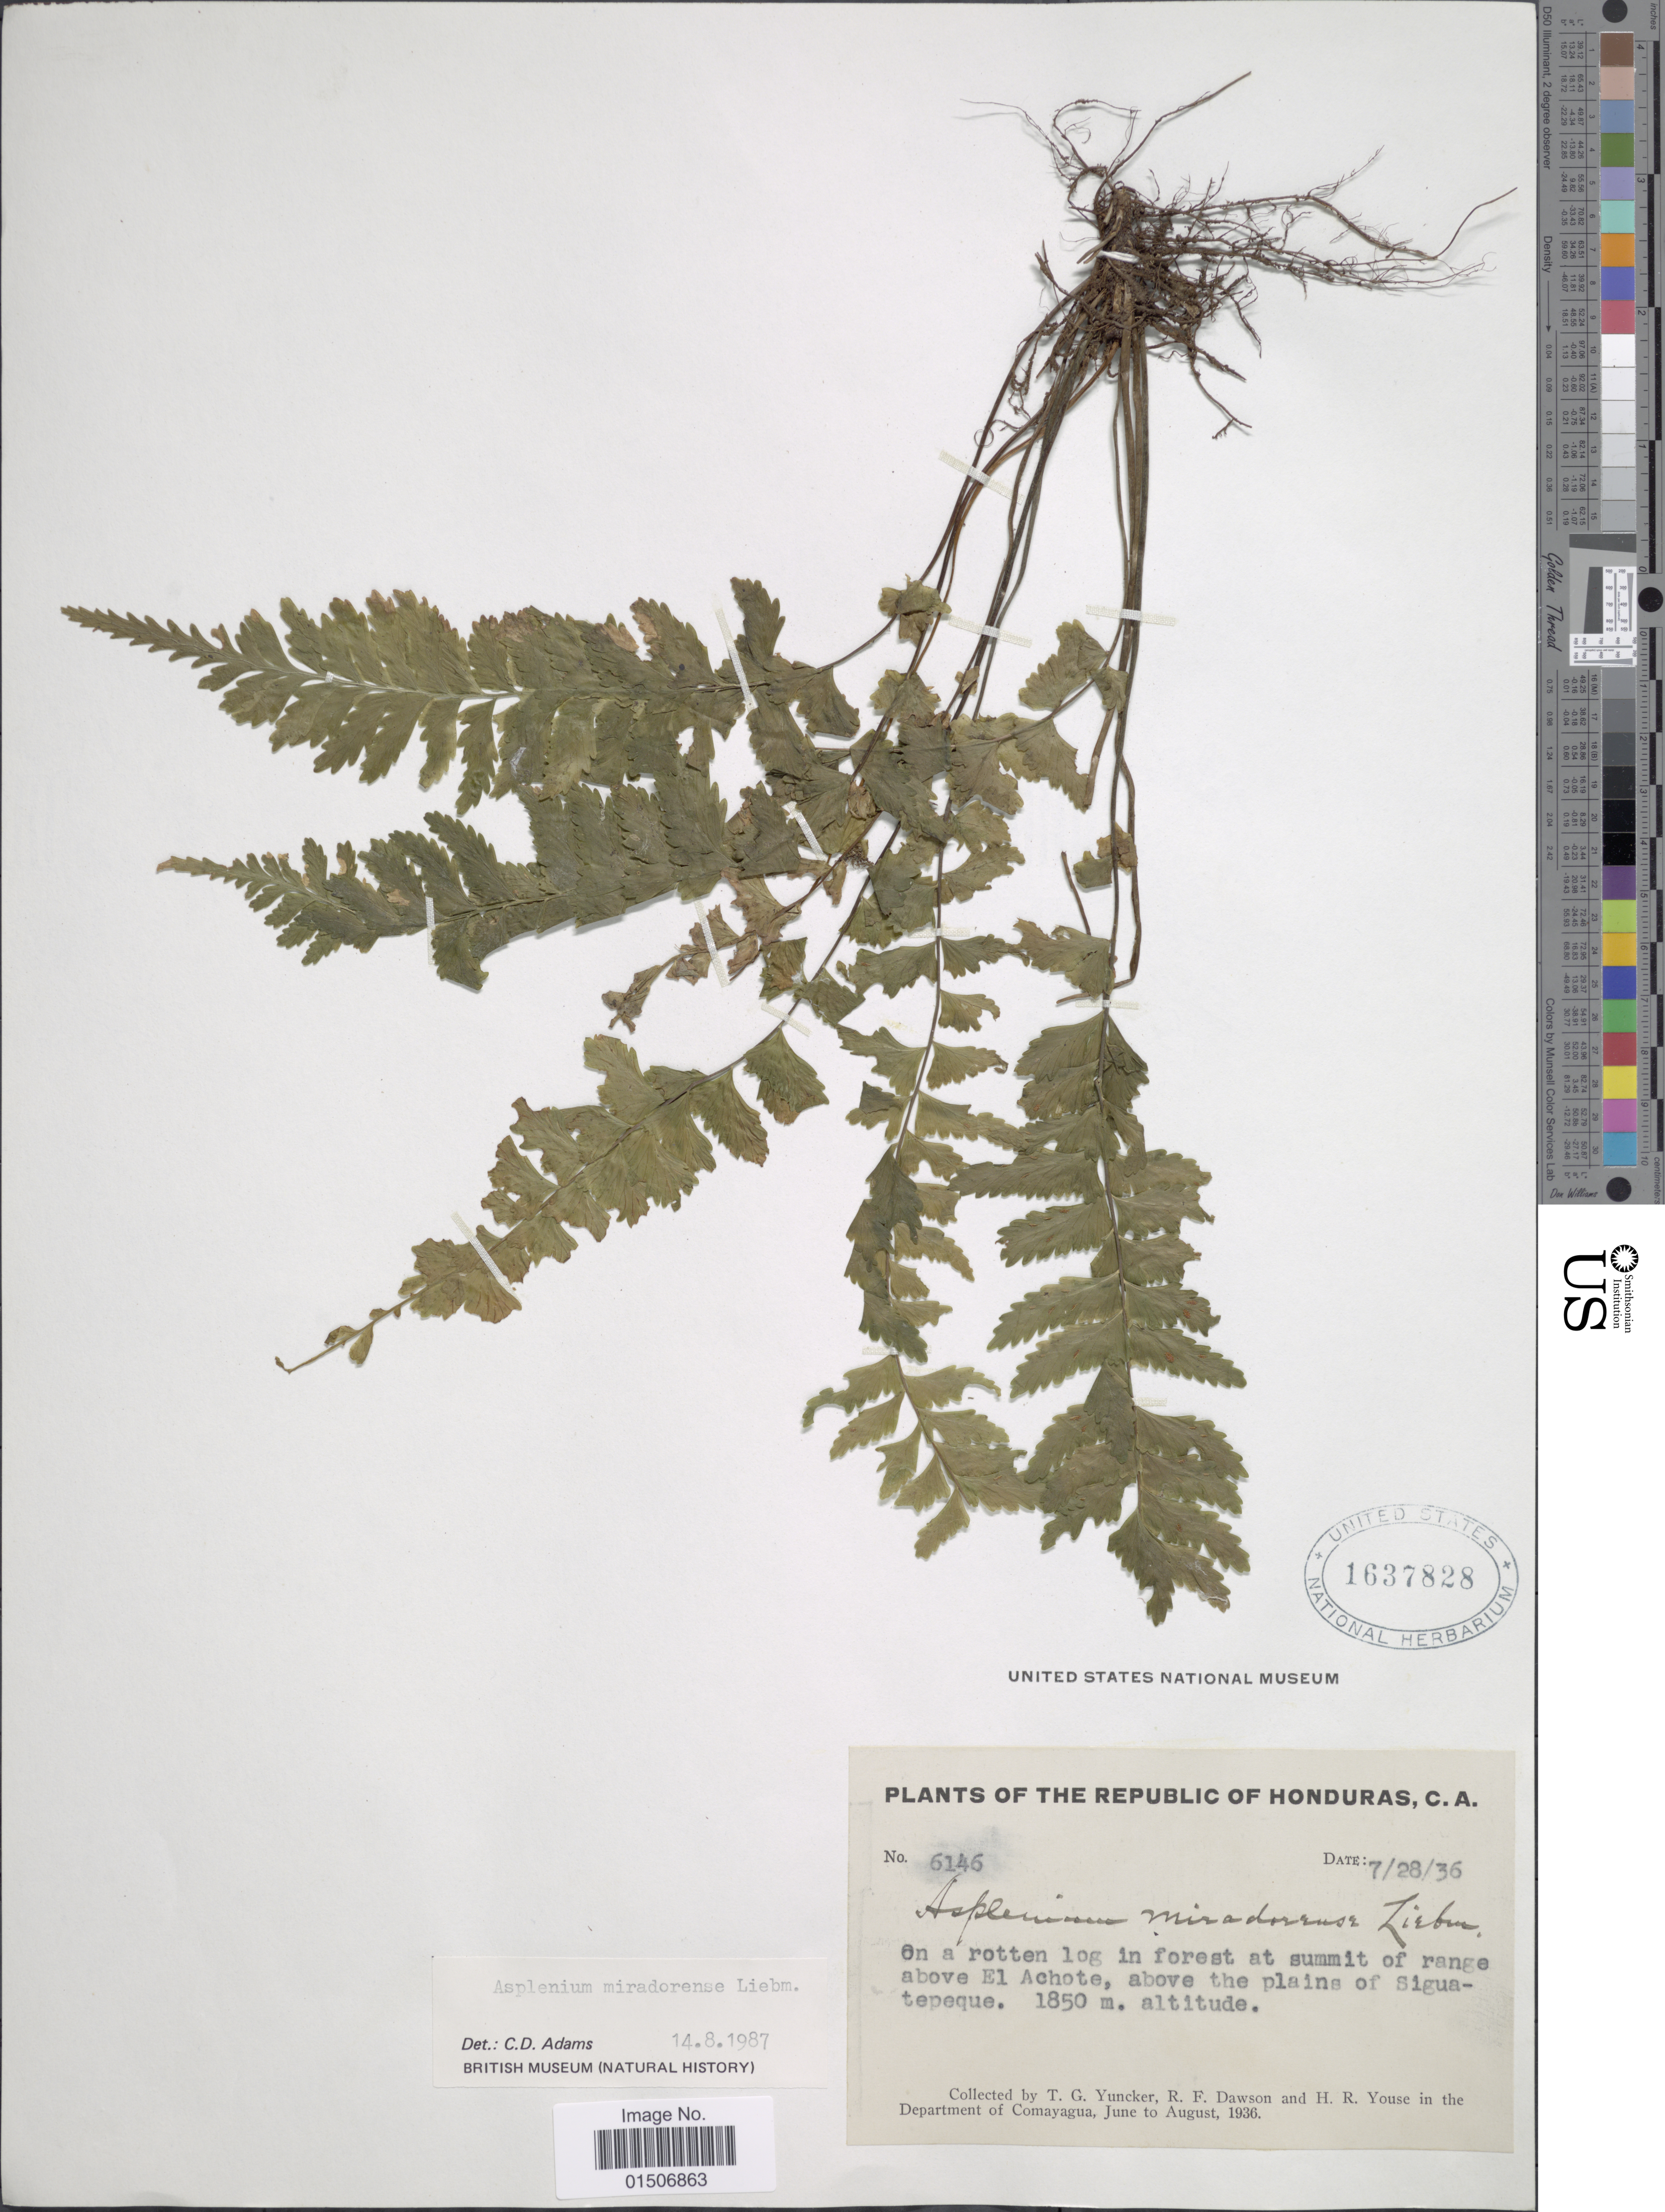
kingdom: Plantae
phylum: Tracheophyta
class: Polypodiopsida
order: Polypodiales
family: Aspleniaceae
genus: Asplenium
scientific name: Asplenium miradorense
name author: Liebm.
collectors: T. G. Yuncker & H. Youse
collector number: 6146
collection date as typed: Transcribed d/m/y: 28/7/36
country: Honduras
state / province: Comayagua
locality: The Republic of Honduras, C.A. On a rotten log in forest at summit of range above El Achote, above the plains of Siguatepeque, in the Department of Comayagua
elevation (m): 1850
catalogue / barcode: US 1637828